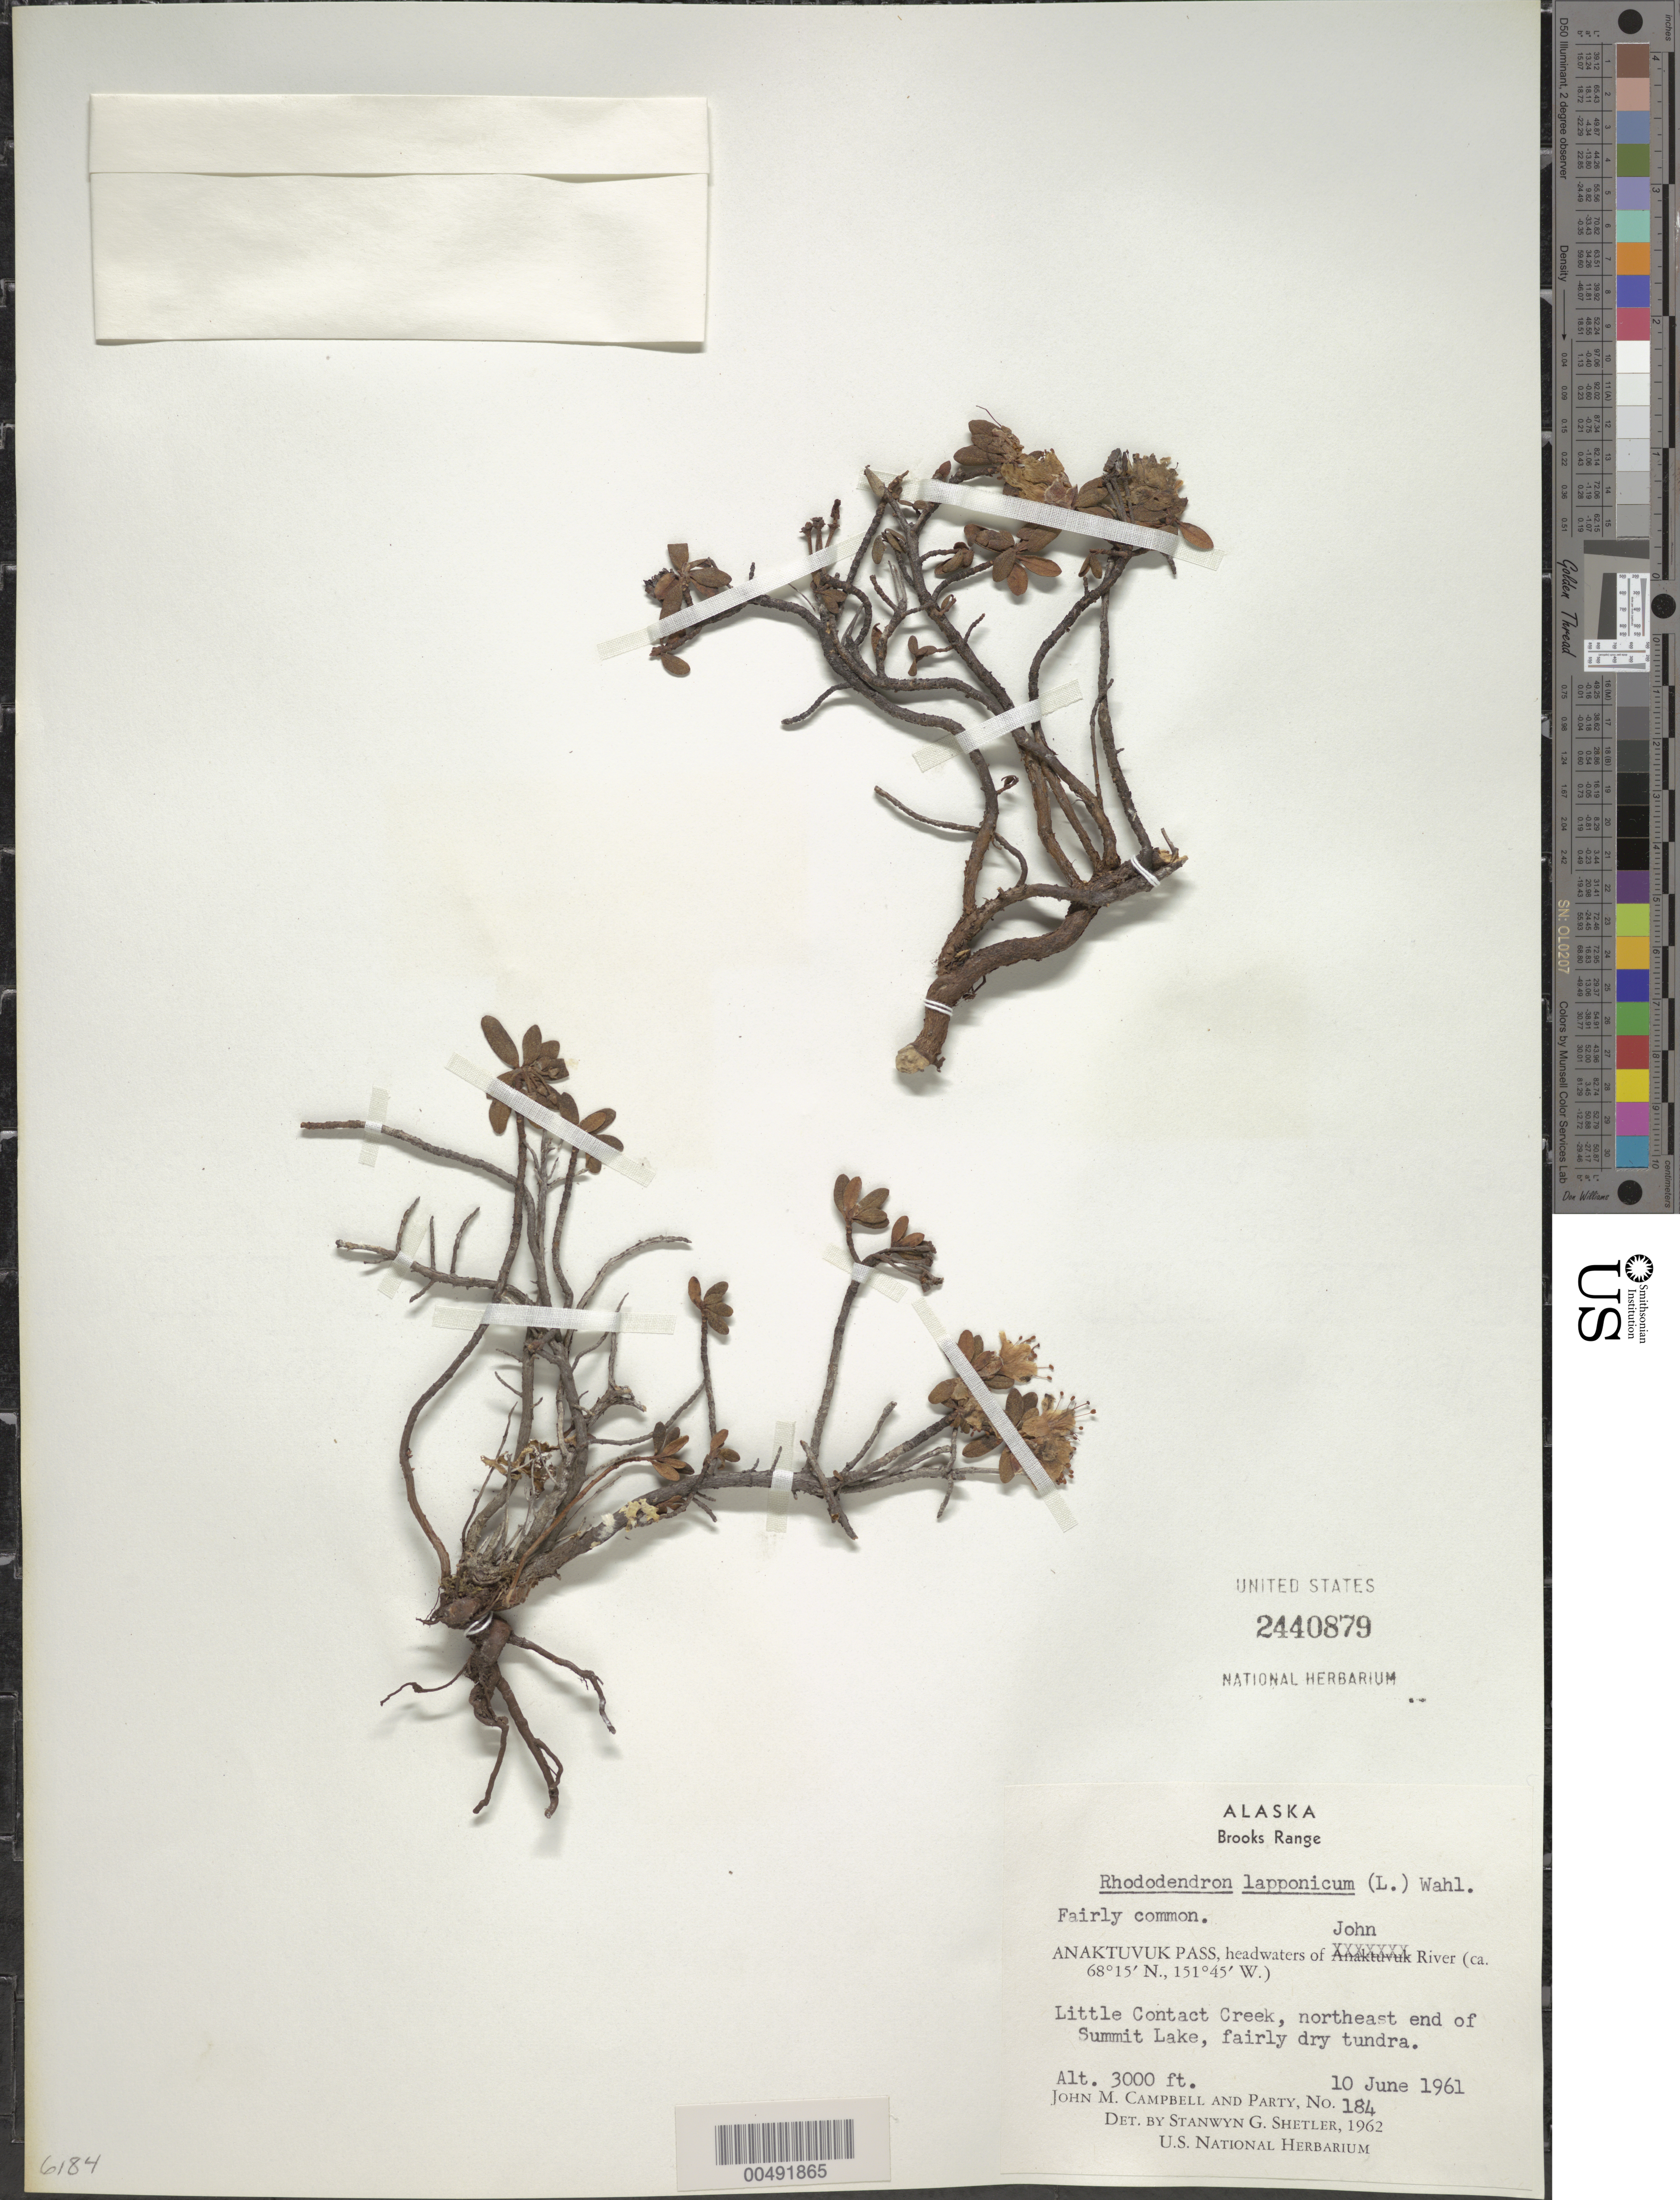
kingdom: Plantae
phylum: Tracheophyta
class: Magnoliopsida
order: Ericales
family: Ericaceae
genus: Rhododendron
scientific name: Rhododendron lapponicum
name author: (L.) Wahlenb.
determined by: Shetler, Stanwyn G., (US), NMNH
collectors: J. M. Campbell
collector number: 184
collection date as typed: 10 Jun 1961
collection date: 1961-06-10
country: United States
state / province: Alaska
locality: Brooks Range, Anaktuvuk Pass, headwaters of John River, Little Contact Creek, NE end of Summit Lake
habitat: fairly dry tundra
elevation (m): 914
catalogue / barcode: US 2440879